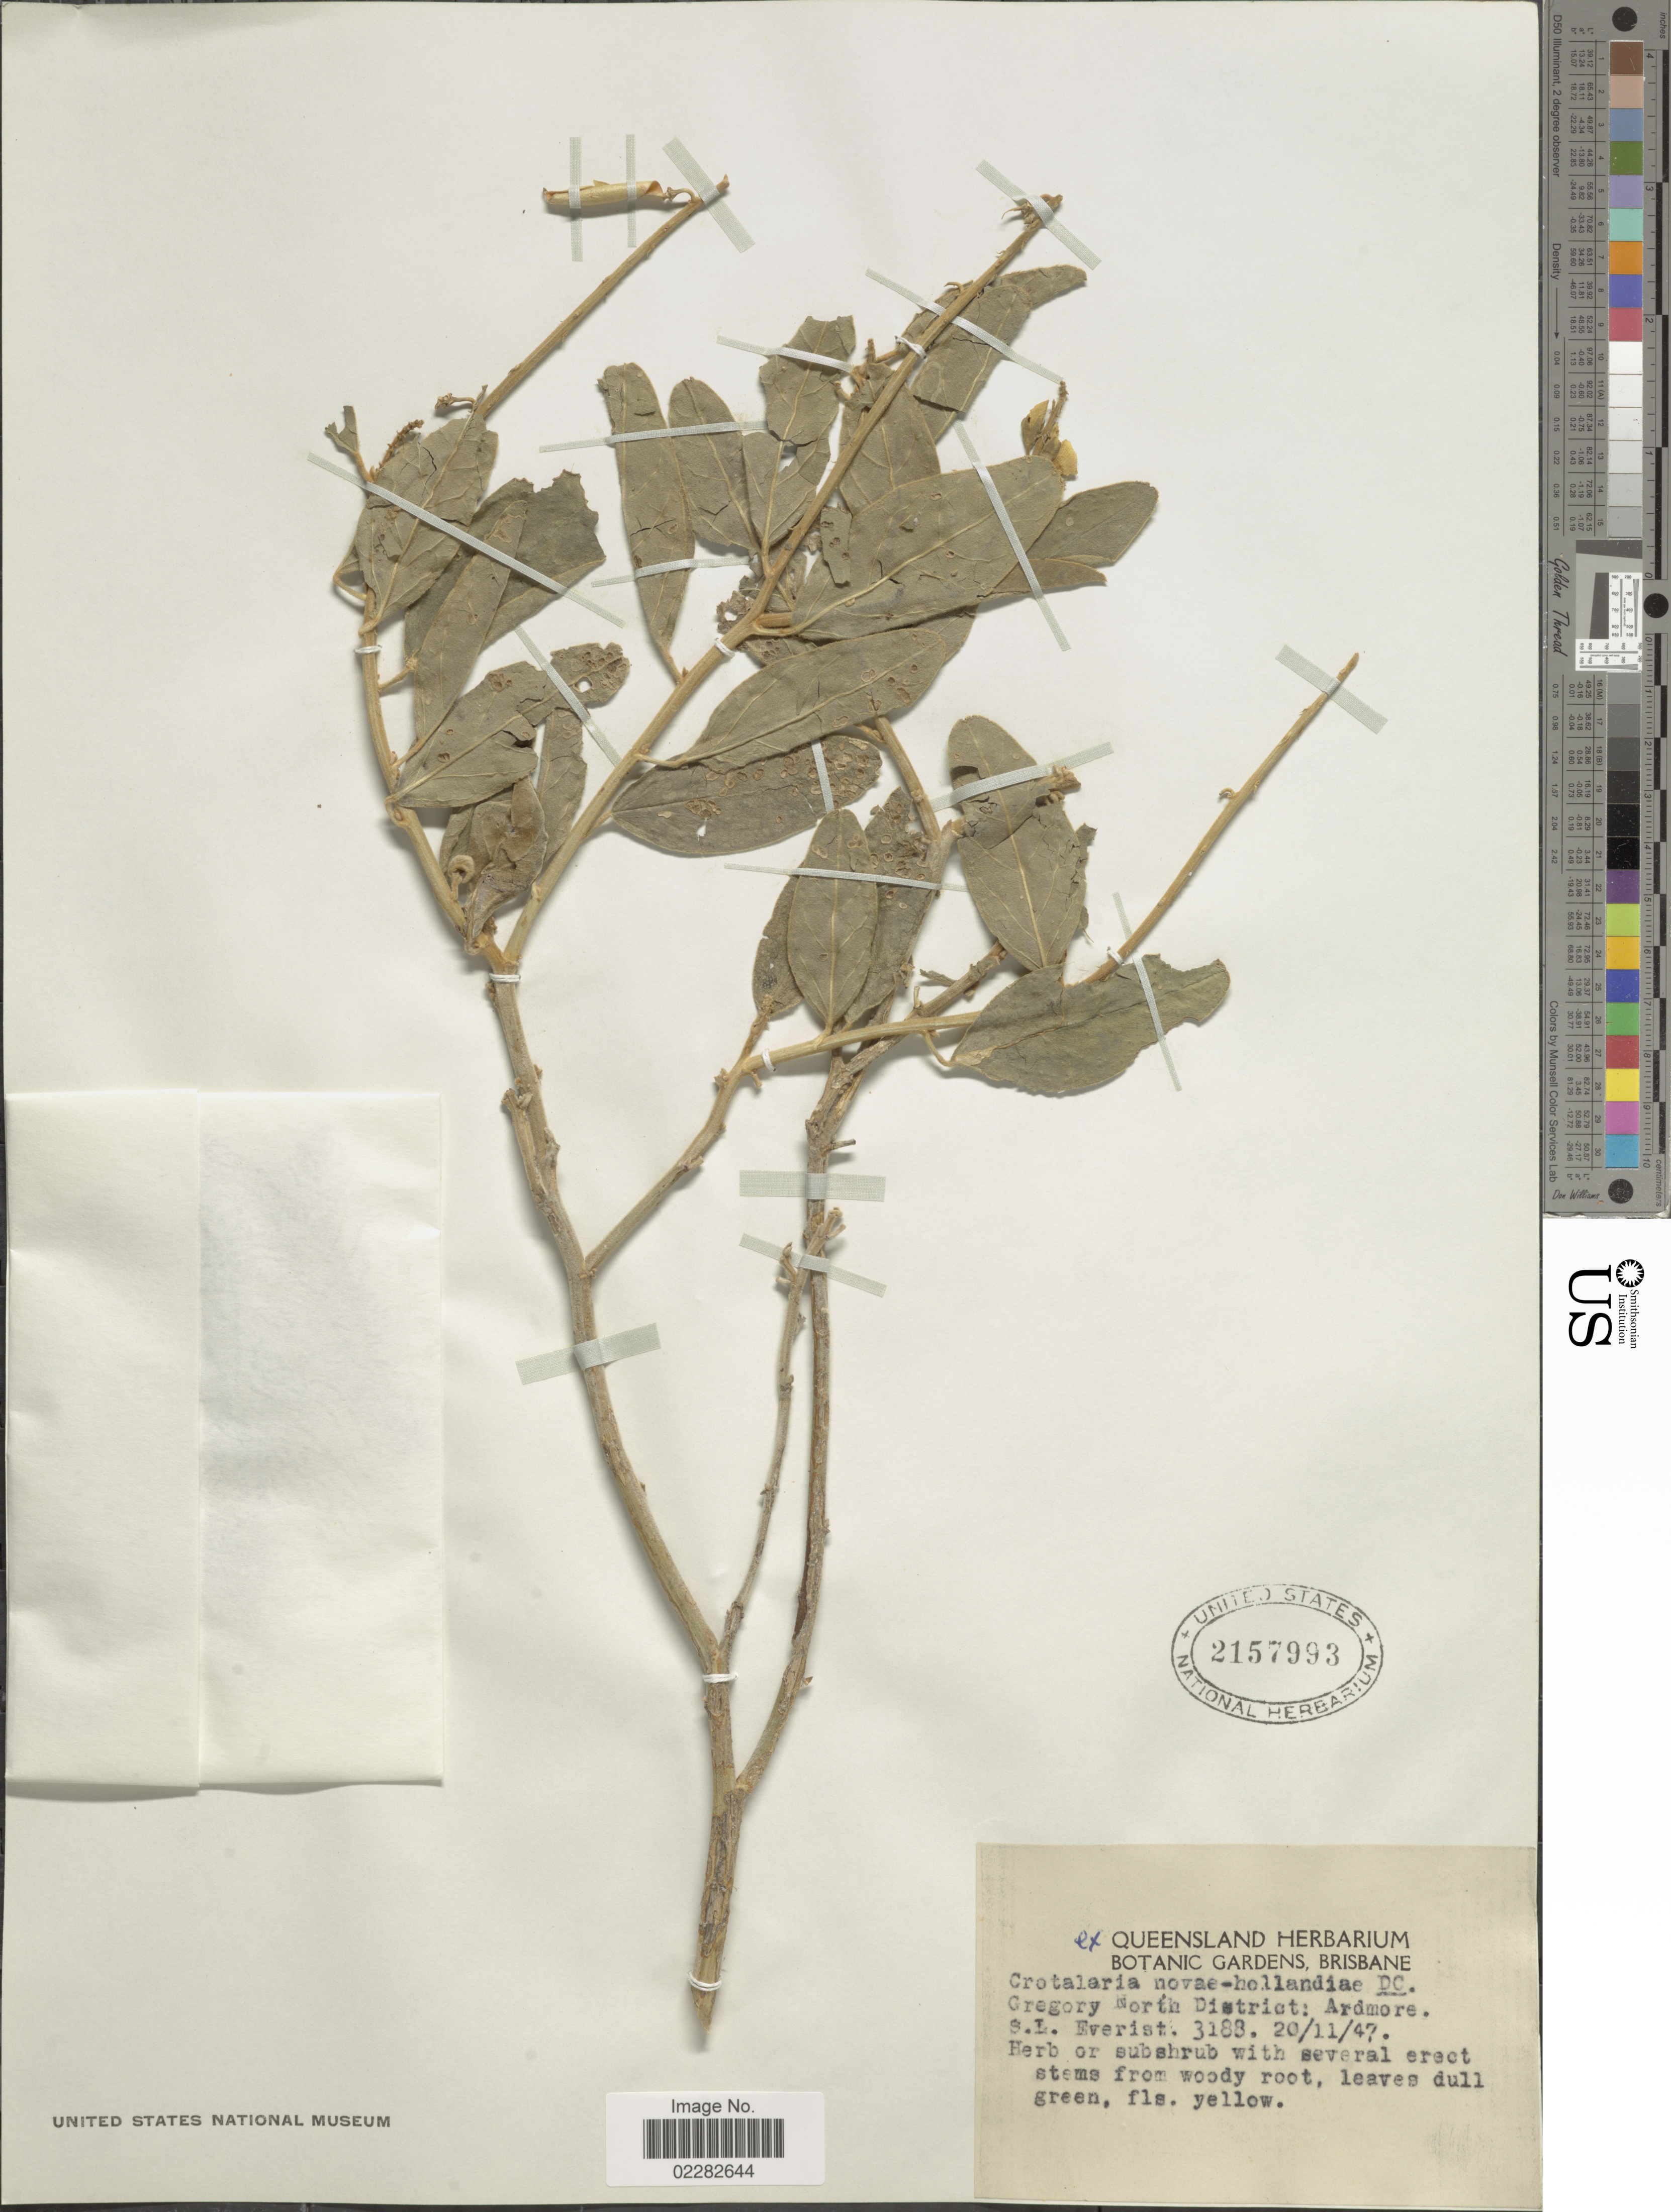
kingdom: Plantae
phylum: Tracheophyta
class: Magnoliopsida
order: Fabales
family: Fabaceae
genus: Crotalaria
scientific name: Crotalaria novae-hollandiae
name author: DC.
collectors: S. Everist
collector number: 3188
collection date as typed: Transcribed d/m/y: 20/11/47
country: Australia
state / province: Queensland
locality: Gregory North District: Ardmore.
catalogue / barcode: US 2157993